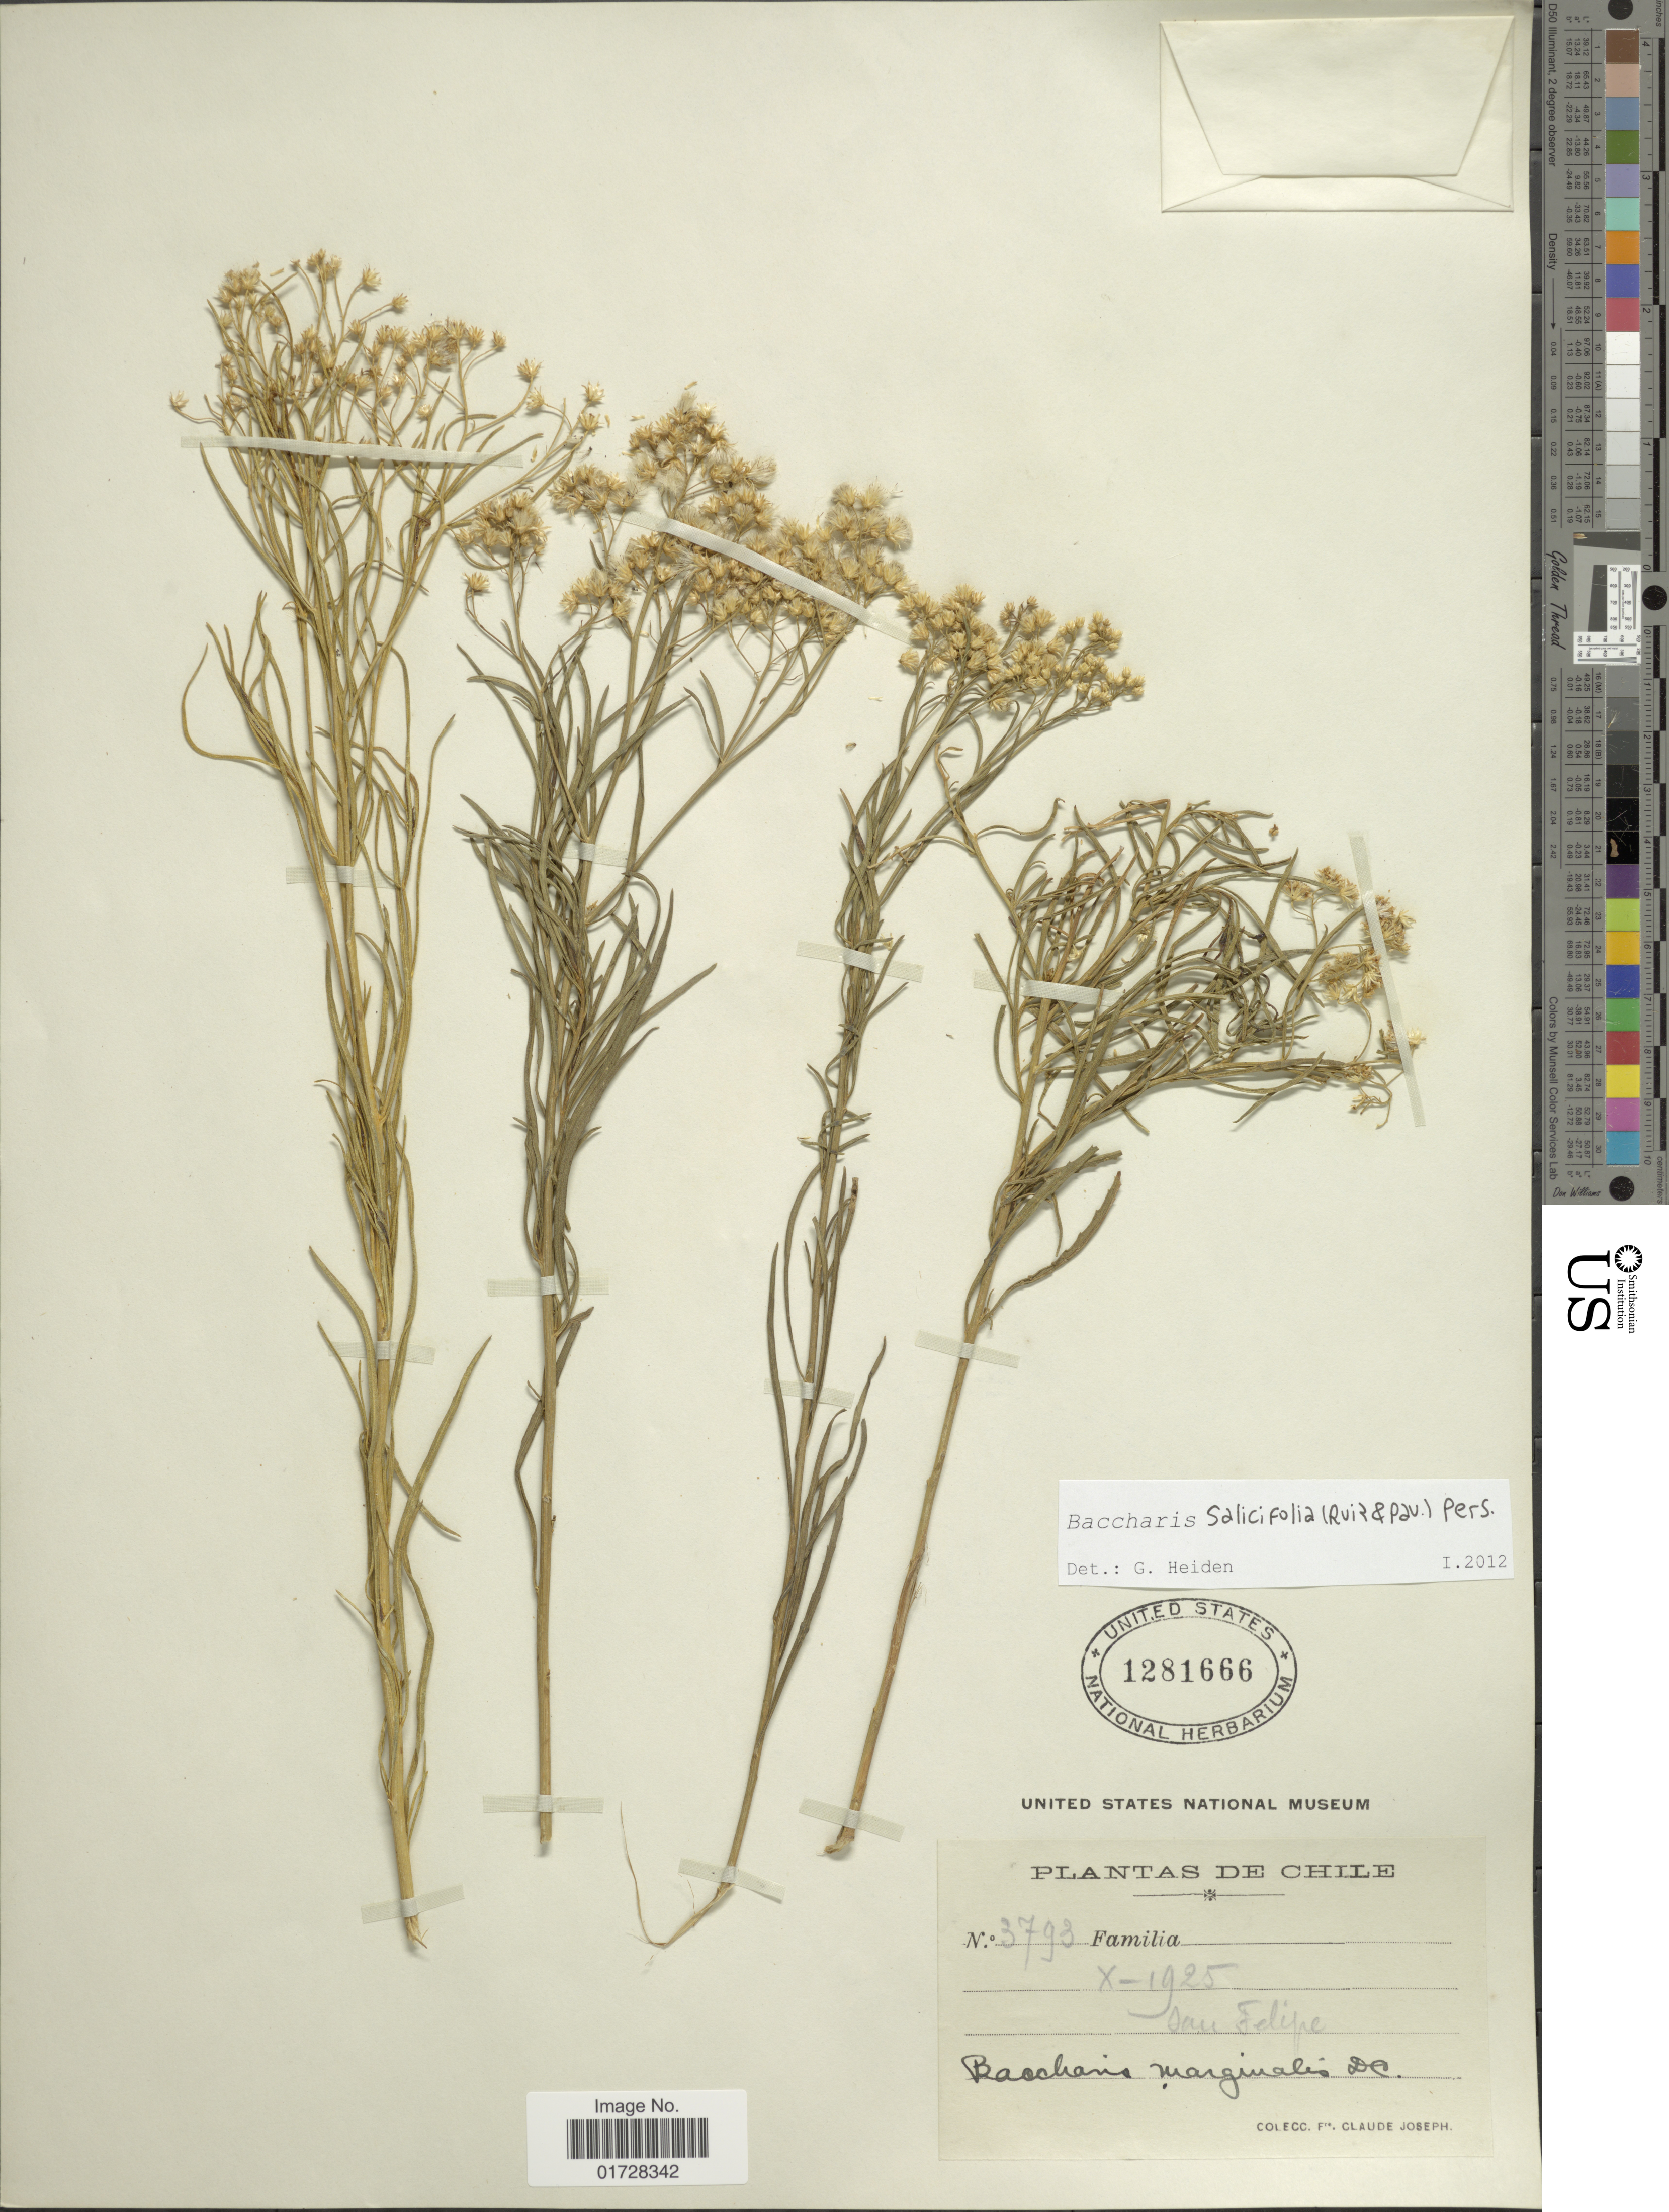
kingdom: Plantae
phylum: Tracheophyta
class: Magnoliopsida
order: Asterales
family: Asteraceae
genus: Baccharis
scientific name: Baccharis salicifolia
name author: (Ruiz & Pav.) Pers.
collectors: Bro. Claude-Joseph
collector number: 3793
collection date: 1925-10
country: Chile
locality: San Felipe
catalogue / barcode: US 1281666